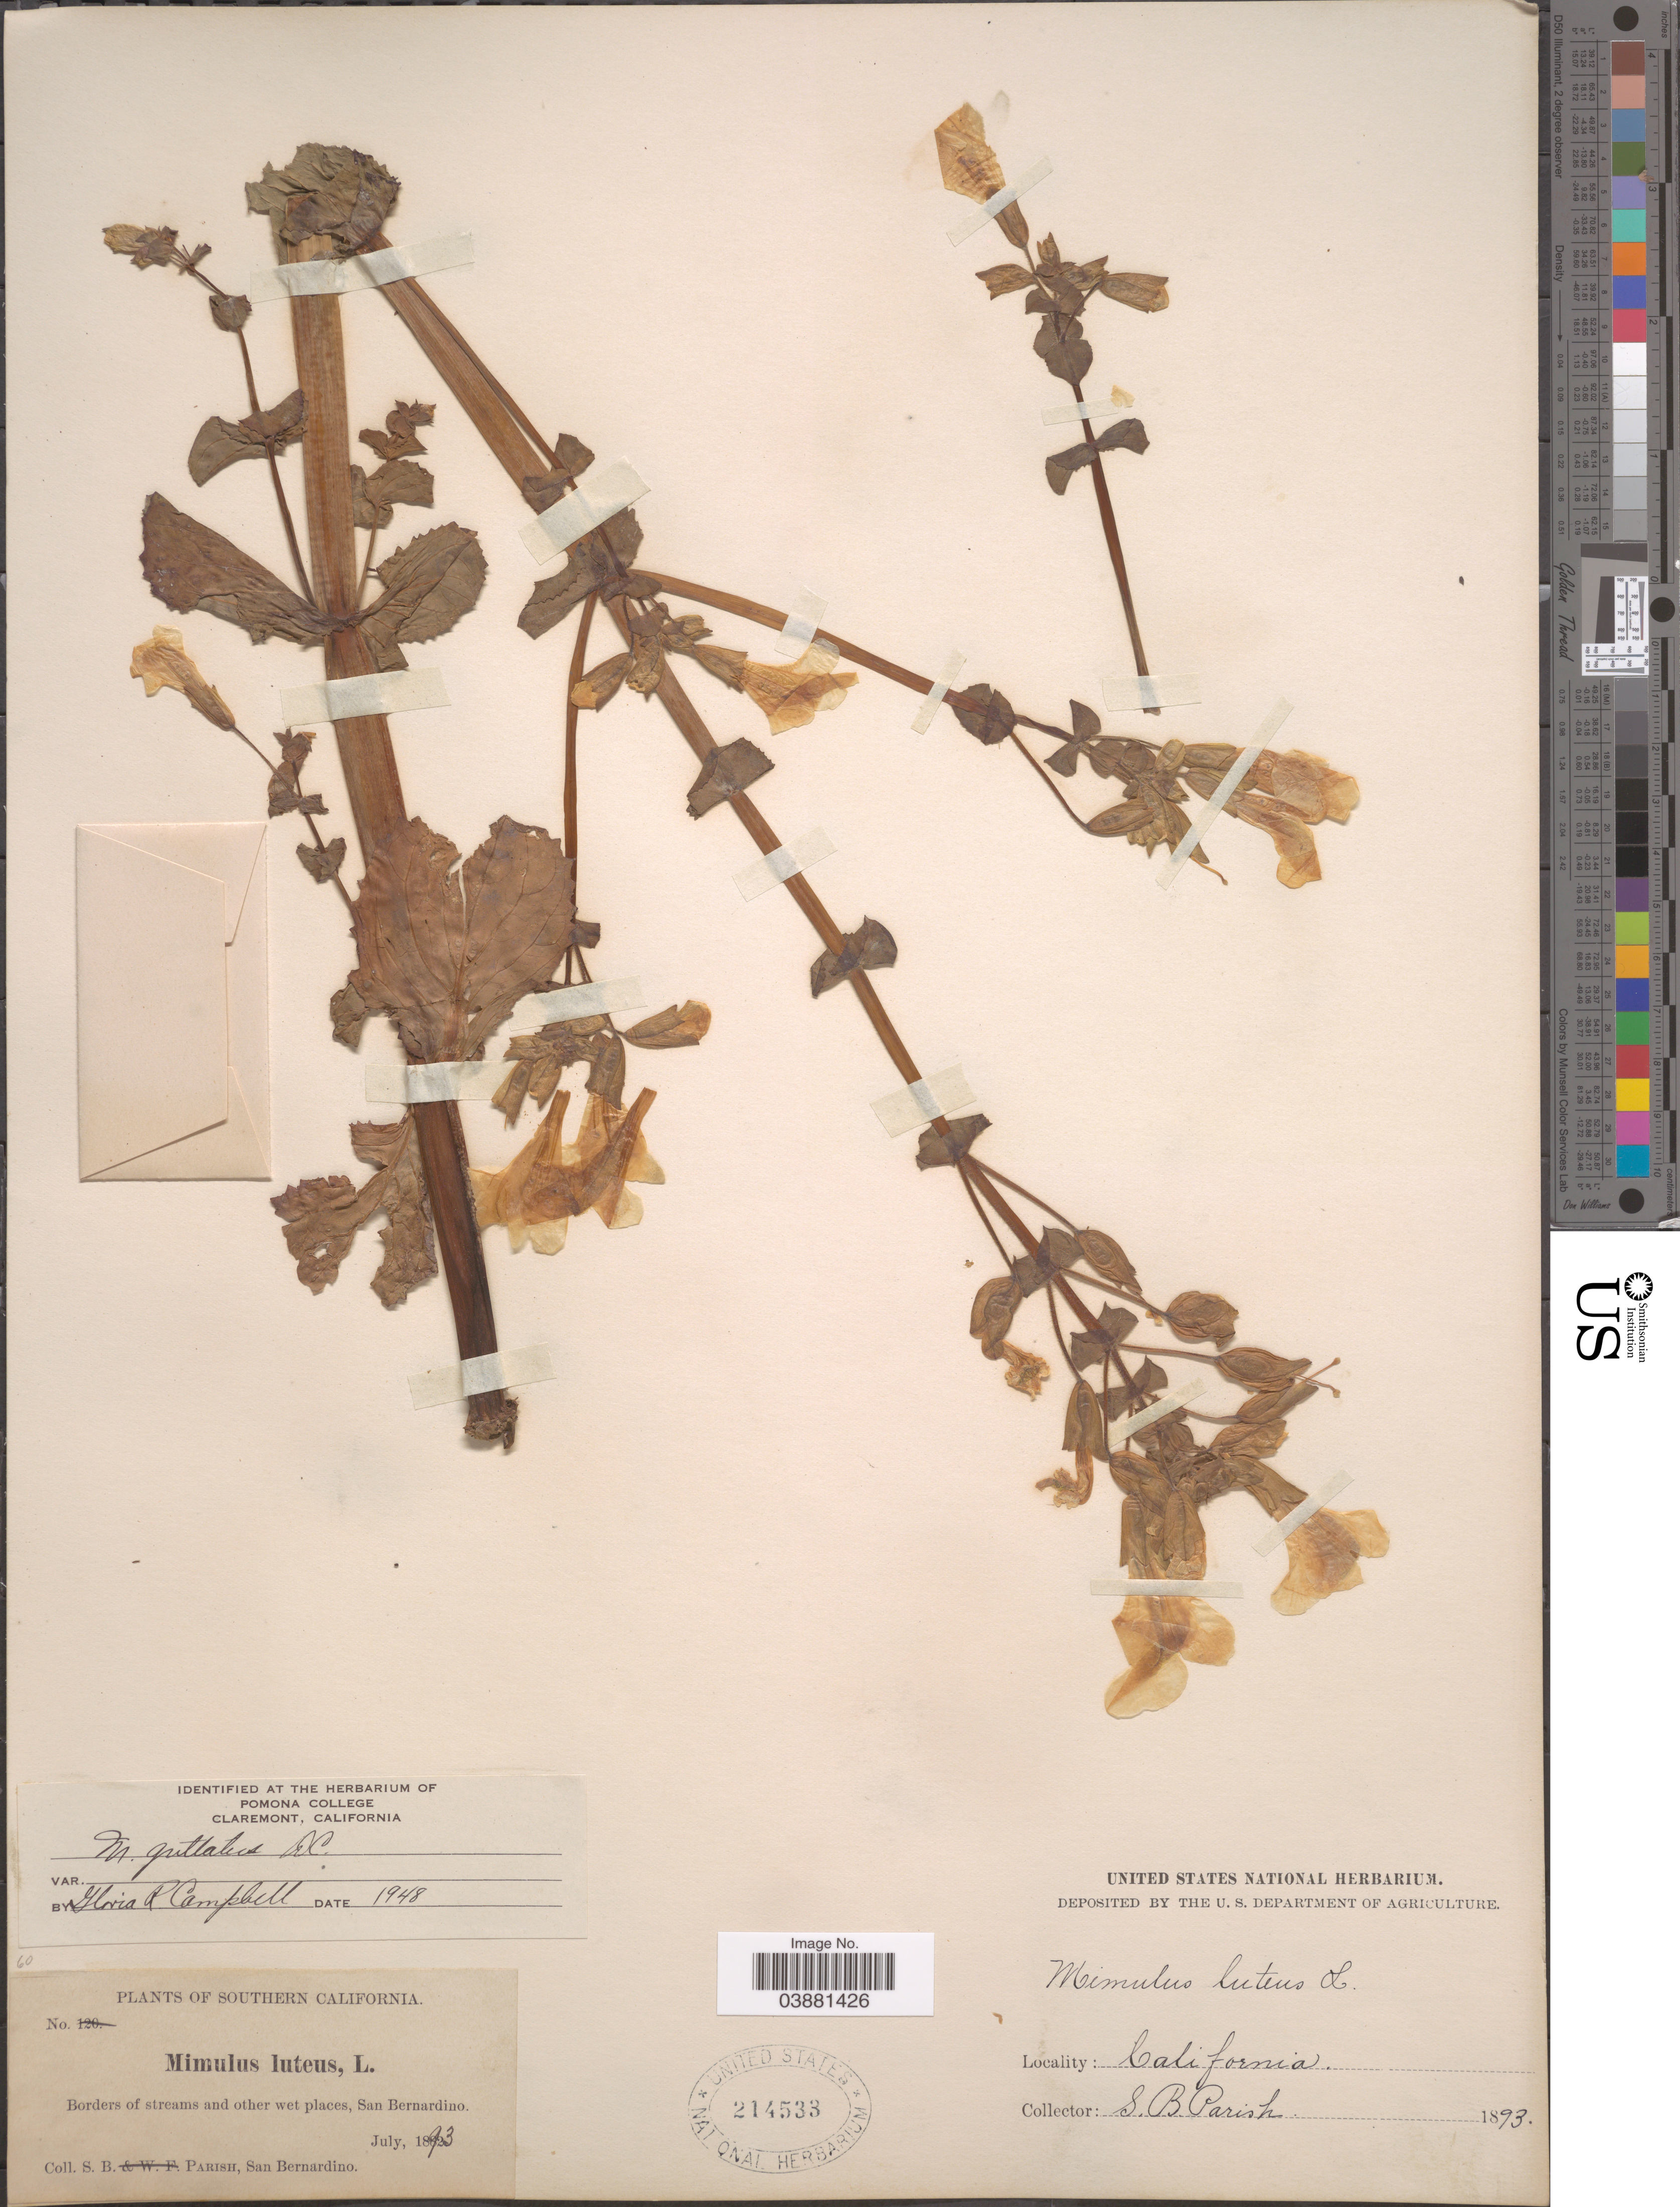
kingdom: Plantae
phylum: Tracheophyta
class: Magnoliopsida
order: Lamiales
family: Phrymaceae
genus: Mimulus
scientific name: Mimulus guttatus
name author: DC.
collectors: S. B. Parish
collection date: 1893-07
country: United States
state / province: California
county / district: San Bernardino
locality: Southern California. Borders of streams and other wet places, San Bernardino.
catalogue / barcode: US 214533